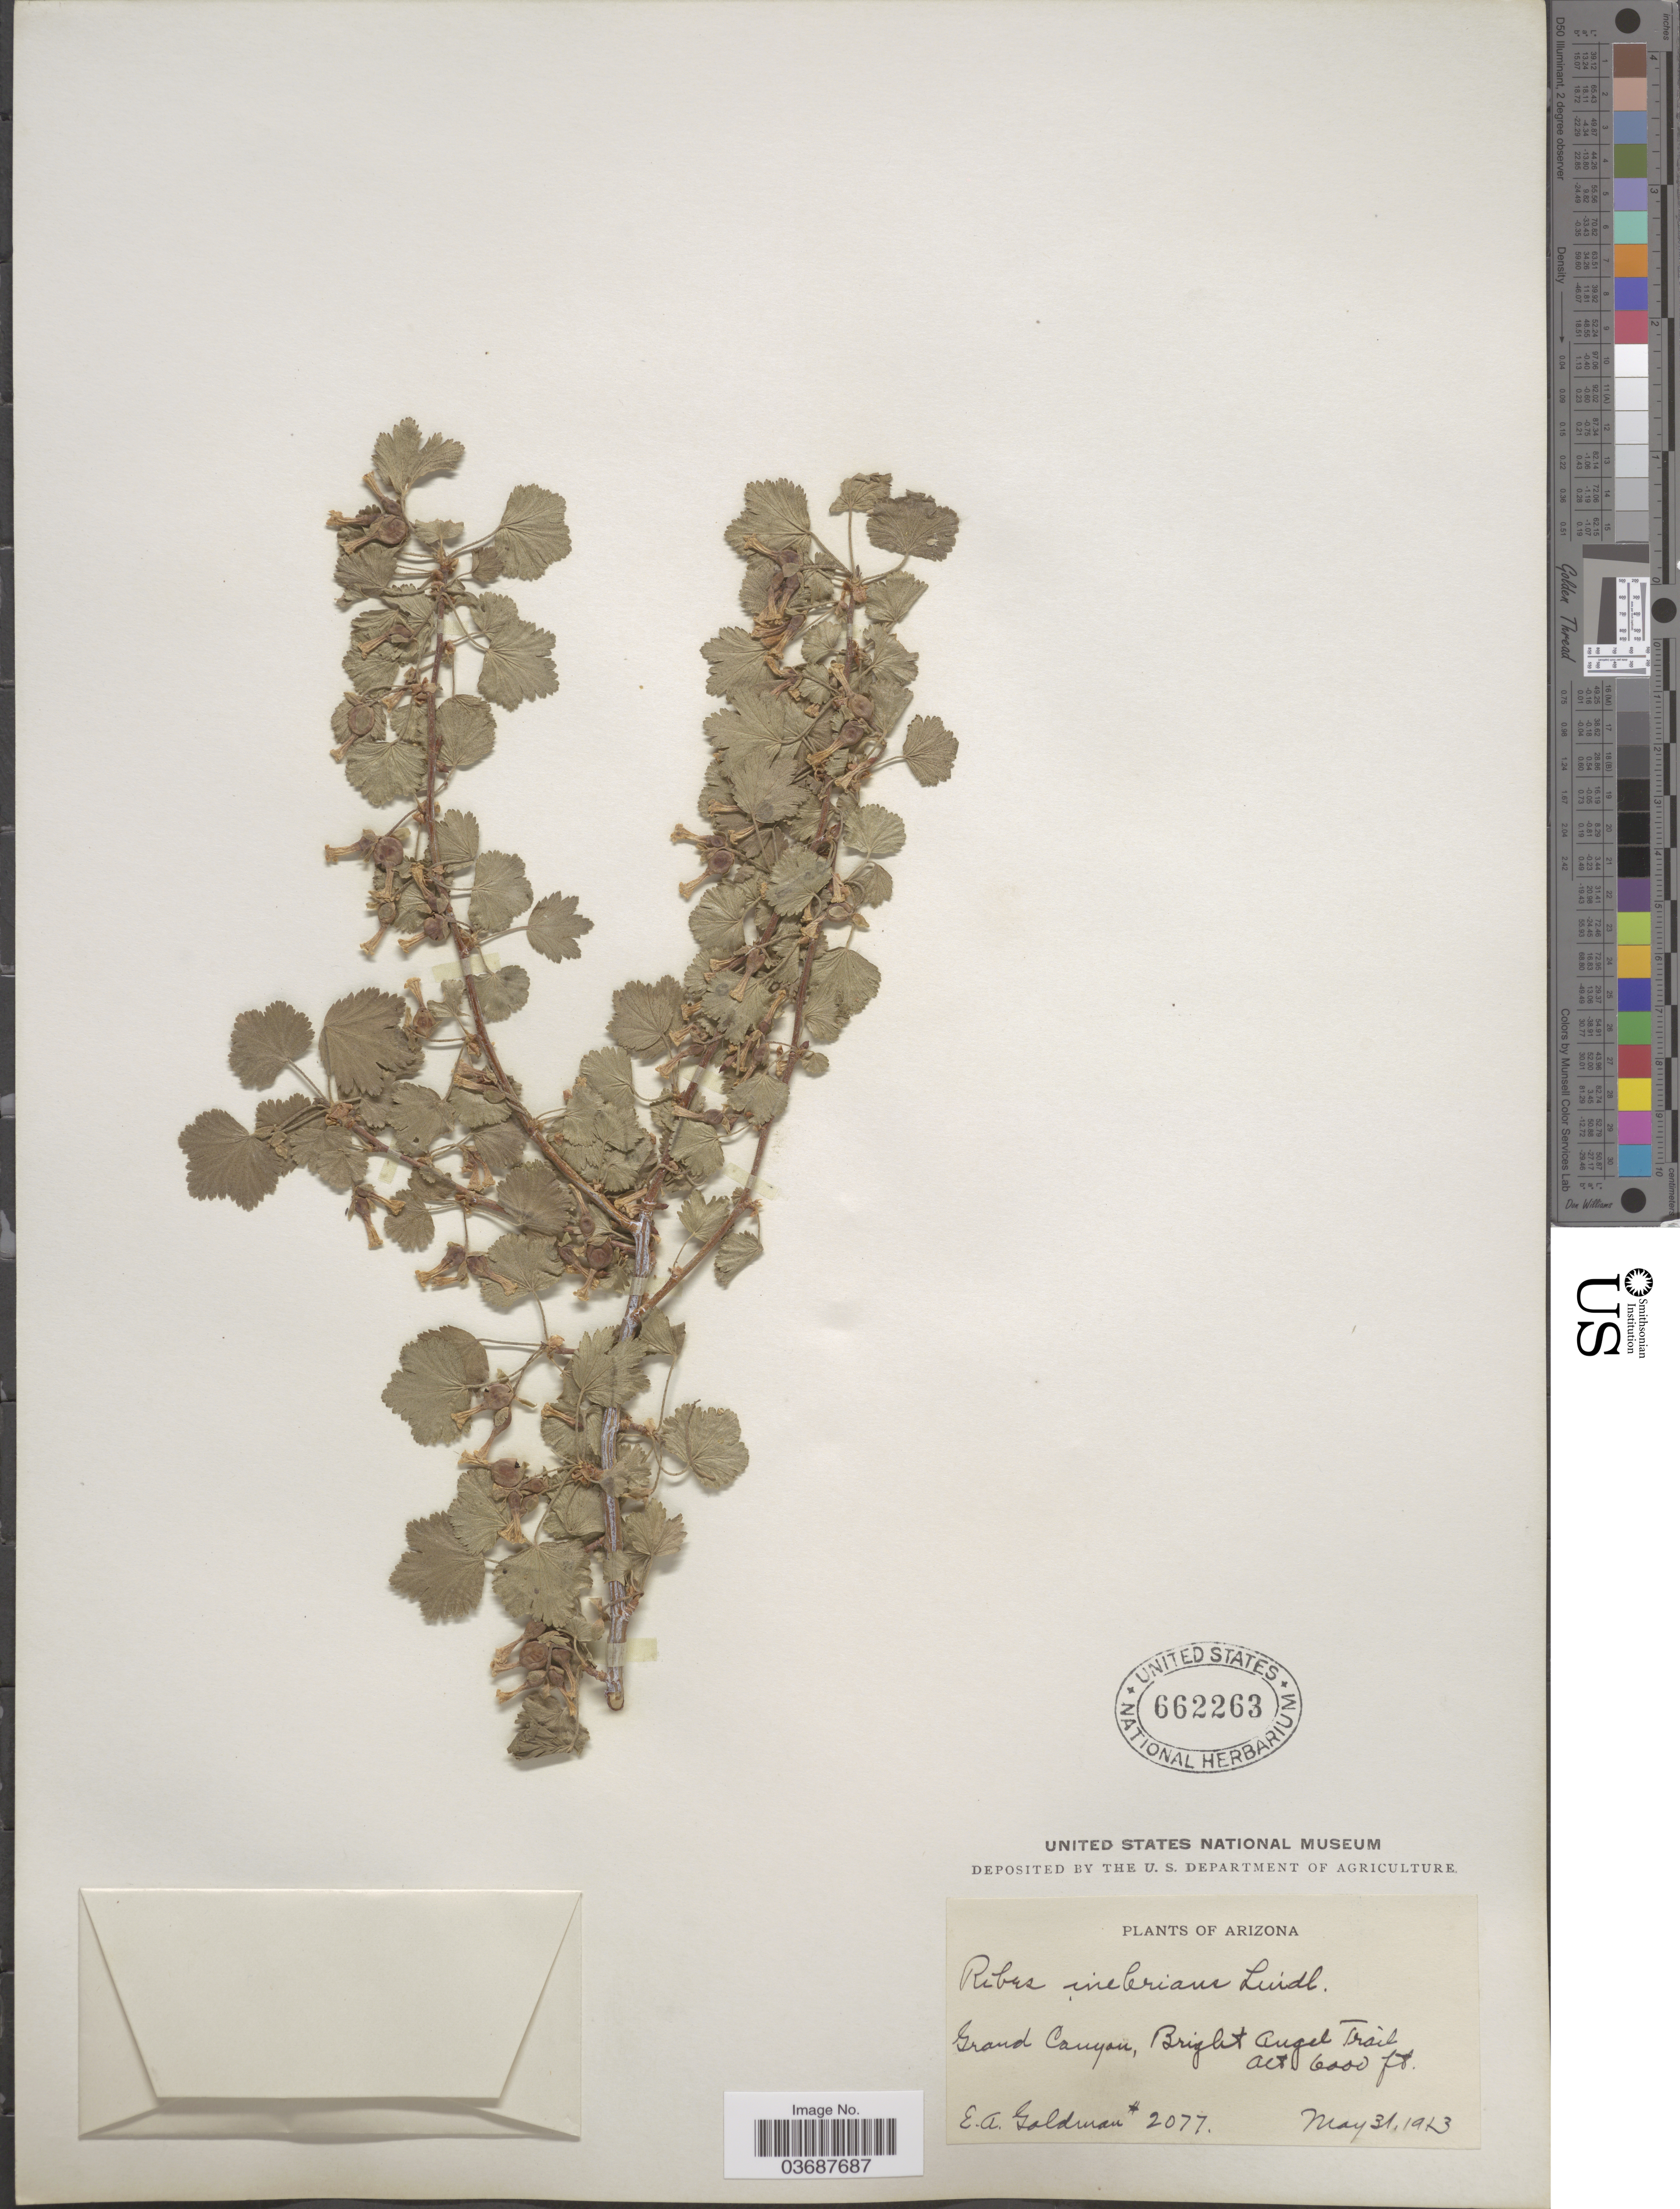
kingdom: Plantae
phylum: Tracheophyta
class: Magnoliopsida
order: Saxifragales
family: Grossulariaceae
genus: Ribes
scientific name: Ribes inebrians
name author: Lindl.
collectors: E. A. Goldman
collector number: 2077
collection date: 1913-05-31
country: United States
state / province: Arizona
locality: Grand Canyon, Bright Angel Trail.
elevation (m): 1829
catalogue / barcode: US 662263